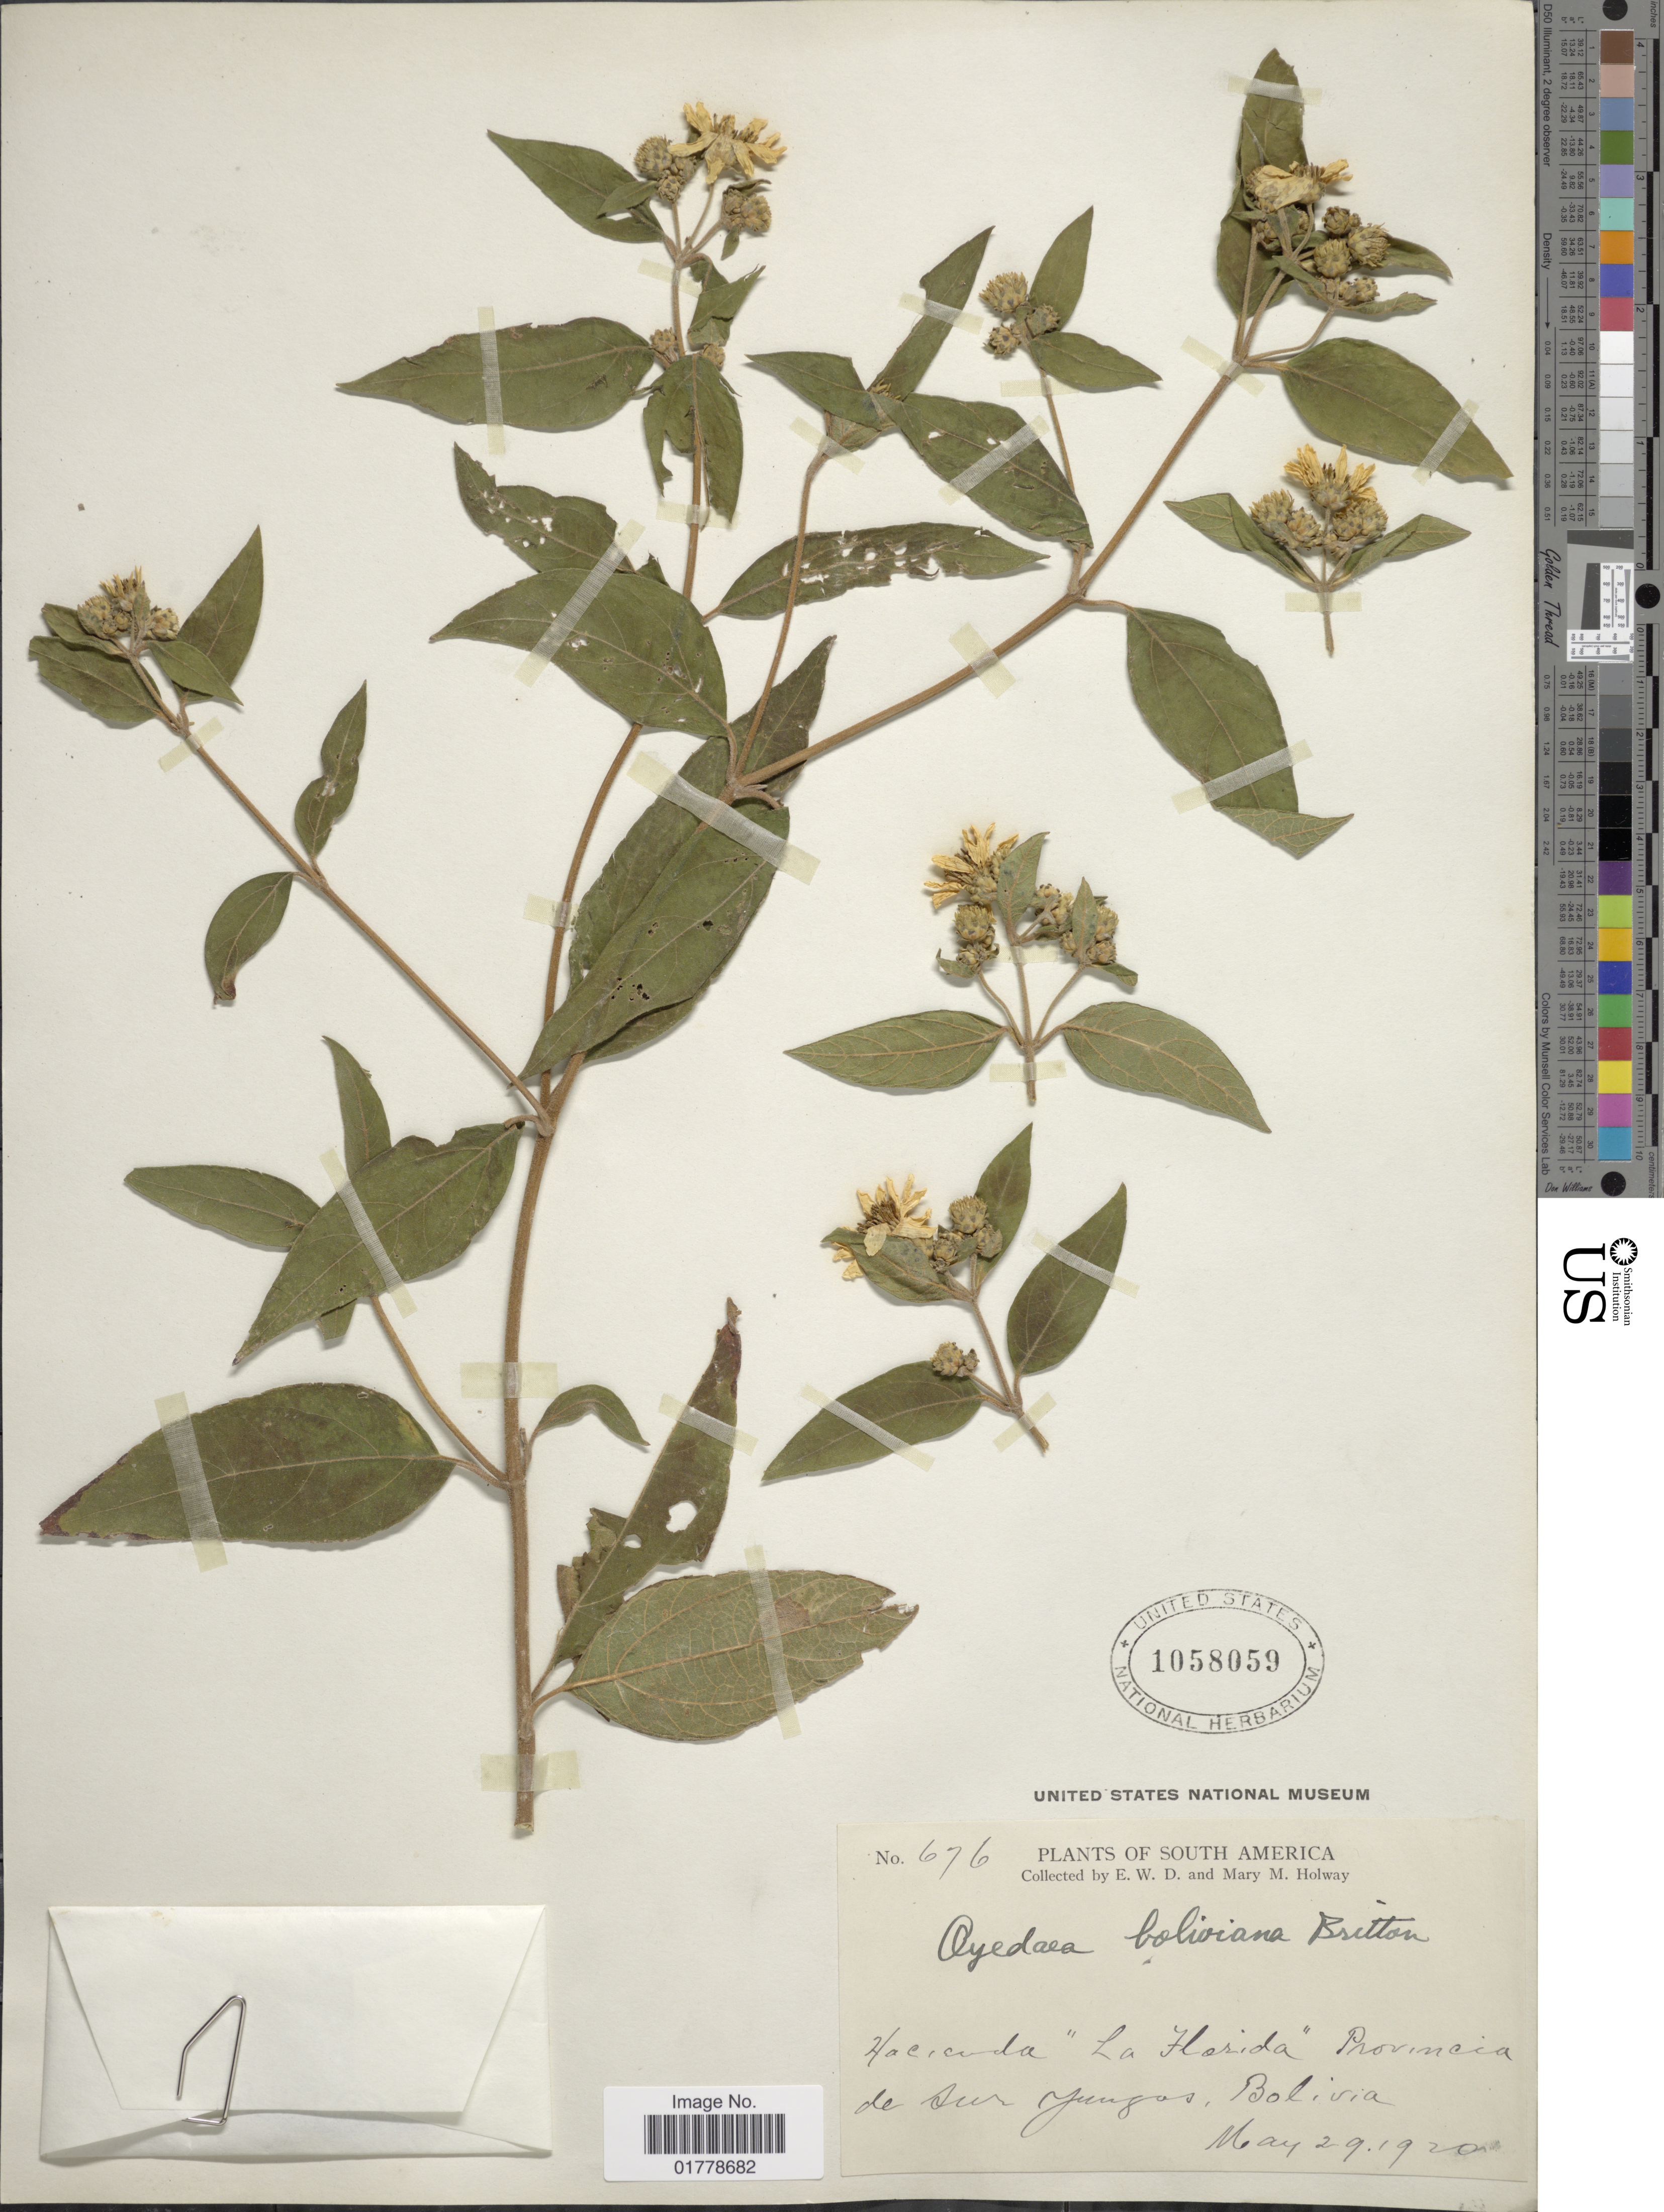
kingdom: Plantae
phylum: Tracheophyta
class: Magnoliopsida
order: Asterales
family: Asteraceae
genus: Oyedaea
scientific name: Oyedaea boliviana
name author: Britton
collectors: E. W. D. Holway & M. M. Holway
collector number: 676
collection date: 1920-05-29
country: Bolivia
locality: Hacienda "La Florida" Provincia de Sur Jungas, Bolivia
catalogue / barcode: US 1058059